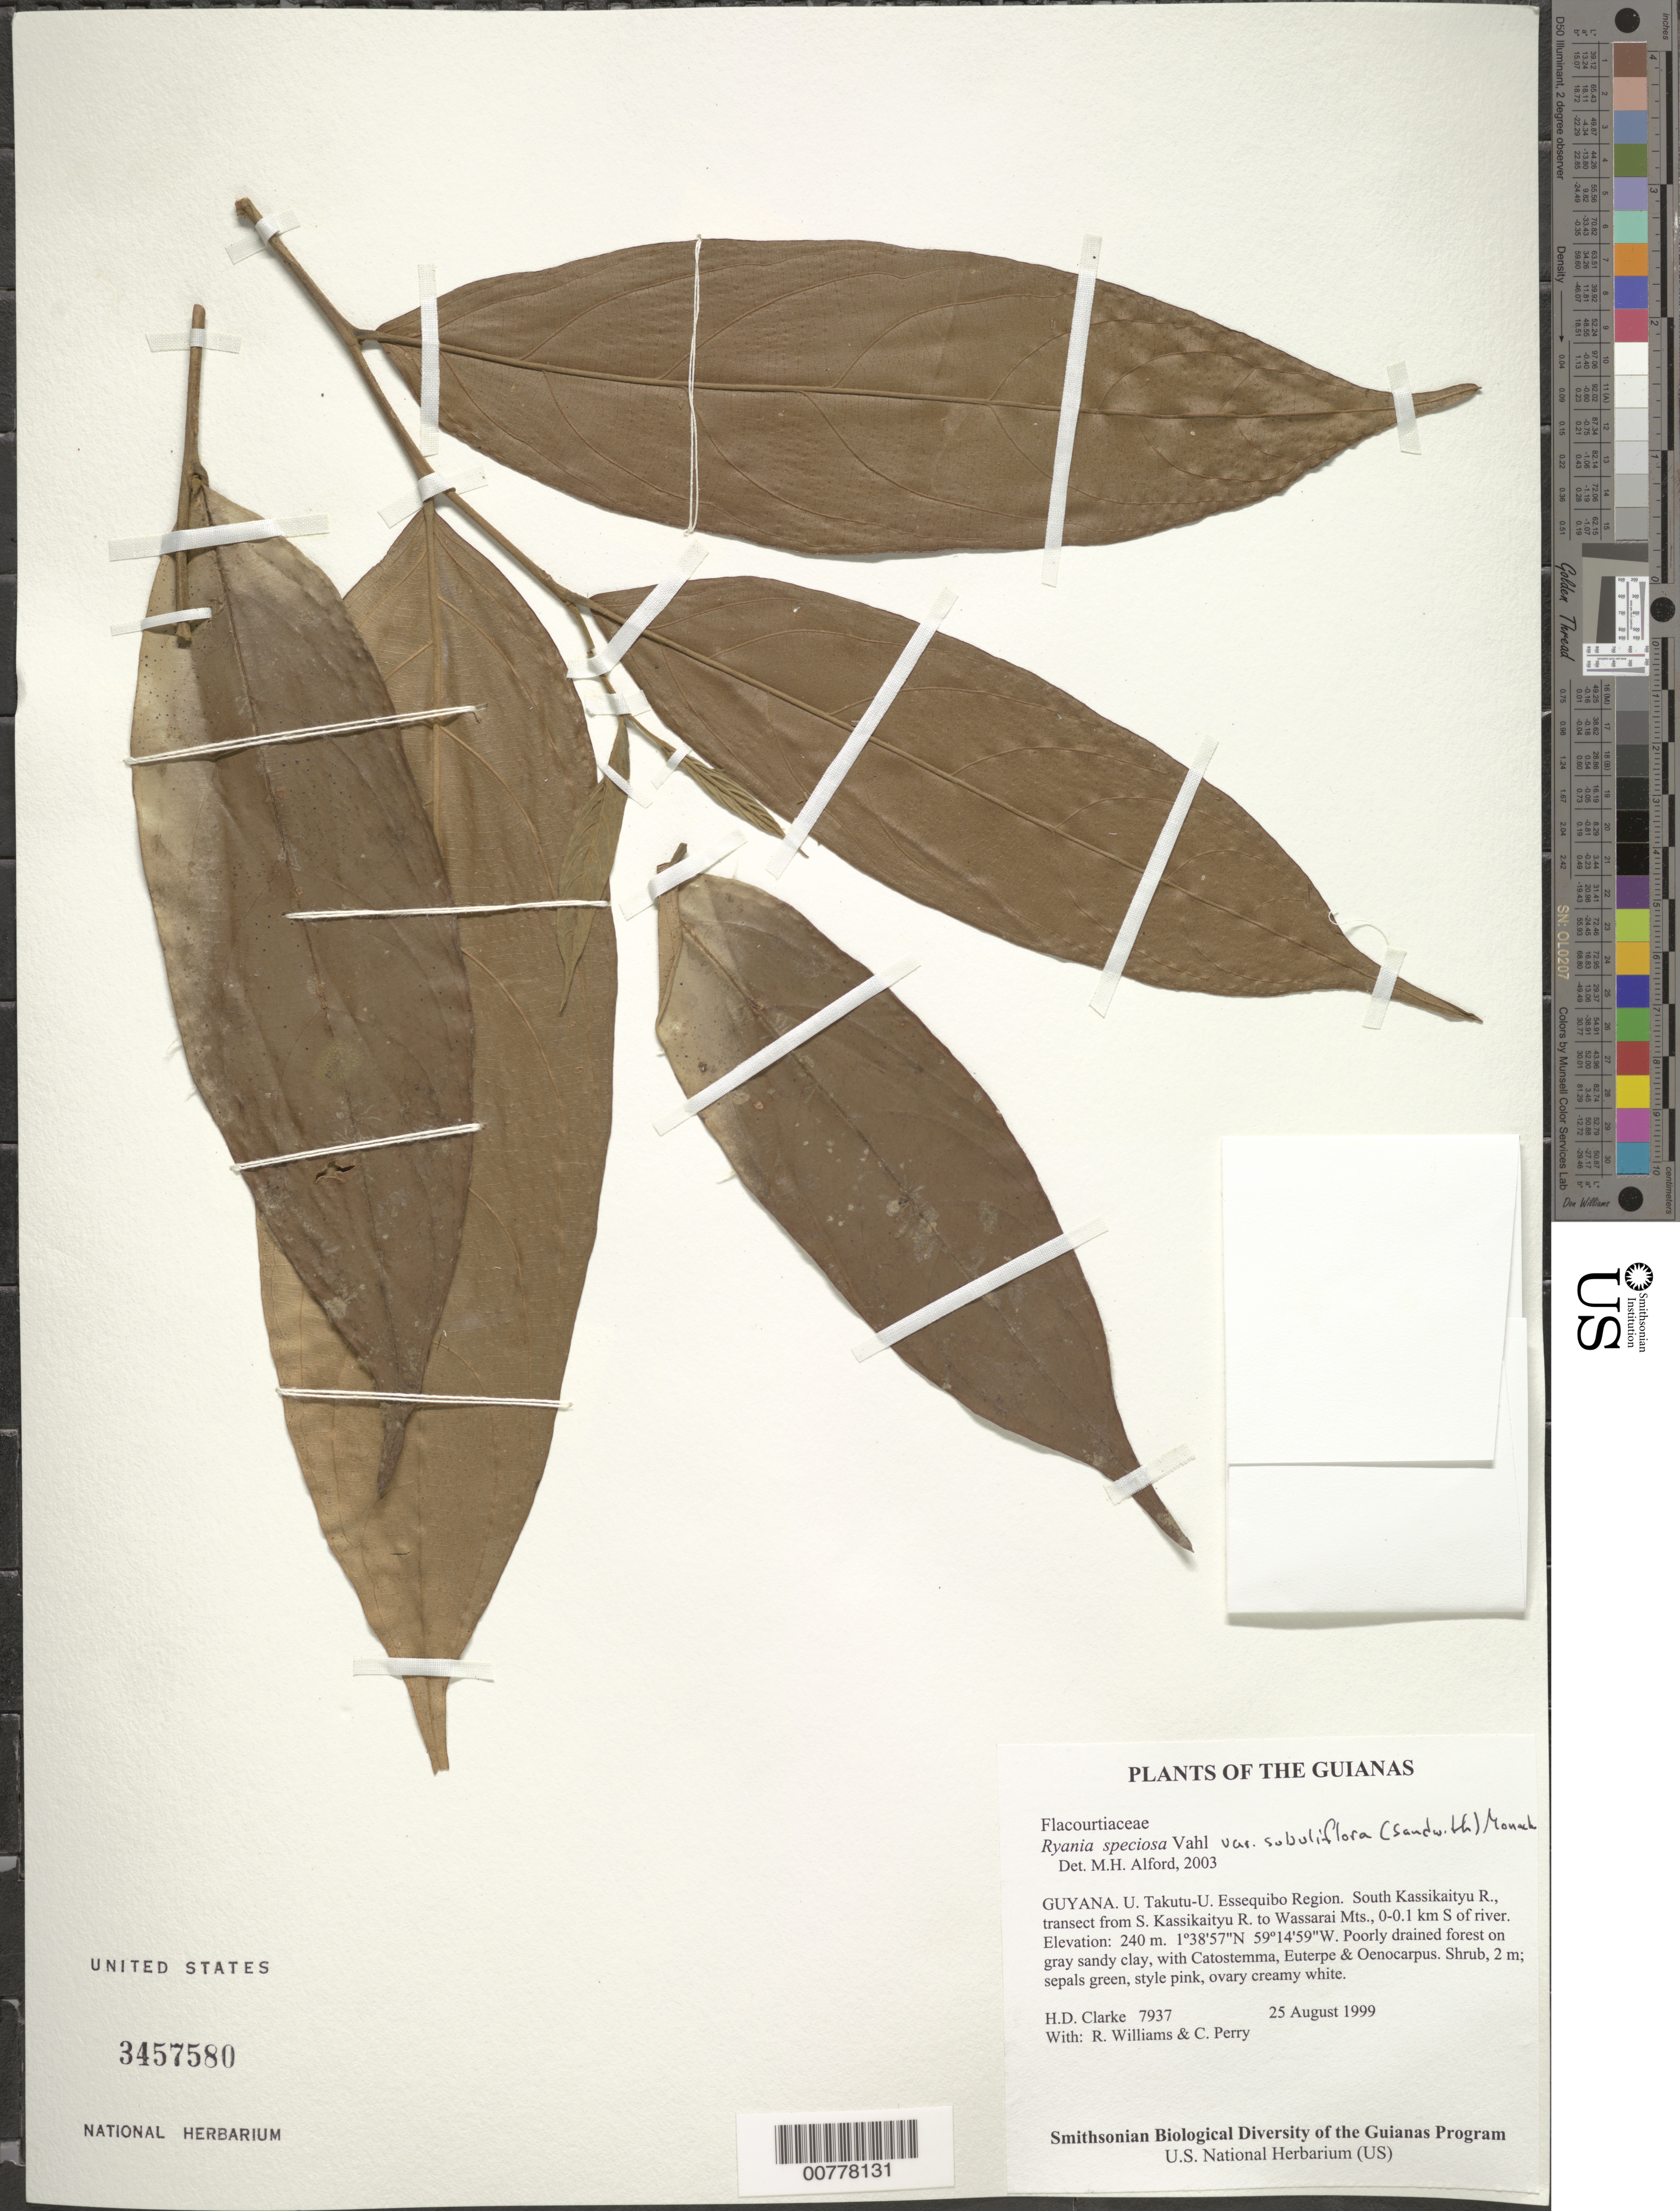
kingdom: Plantae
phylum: Tracheophyta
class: Magnoliopsida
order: Malpighiales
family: Salicaceae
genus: Ryania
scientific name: Ryania speciosa var. subuliflora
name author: (Sandwith) Monach.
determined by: Alford, Mac Haverson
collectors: H. D. Clarke, R. Williams & C. Perry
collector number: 7937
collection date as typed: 25 August 1999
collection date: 1999-08-25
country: Guyana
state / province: U. Takutu-U. Essequibo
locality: South Kassikaityu R., transect from S. Kassikaityu R. to Wassarai Mts., 0-0.1 km S of river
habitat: Poorly drained forest on gray sandy clay, with Catostemma, Euterpe & Oenocarpus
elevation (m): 240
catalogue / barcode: US 3457580